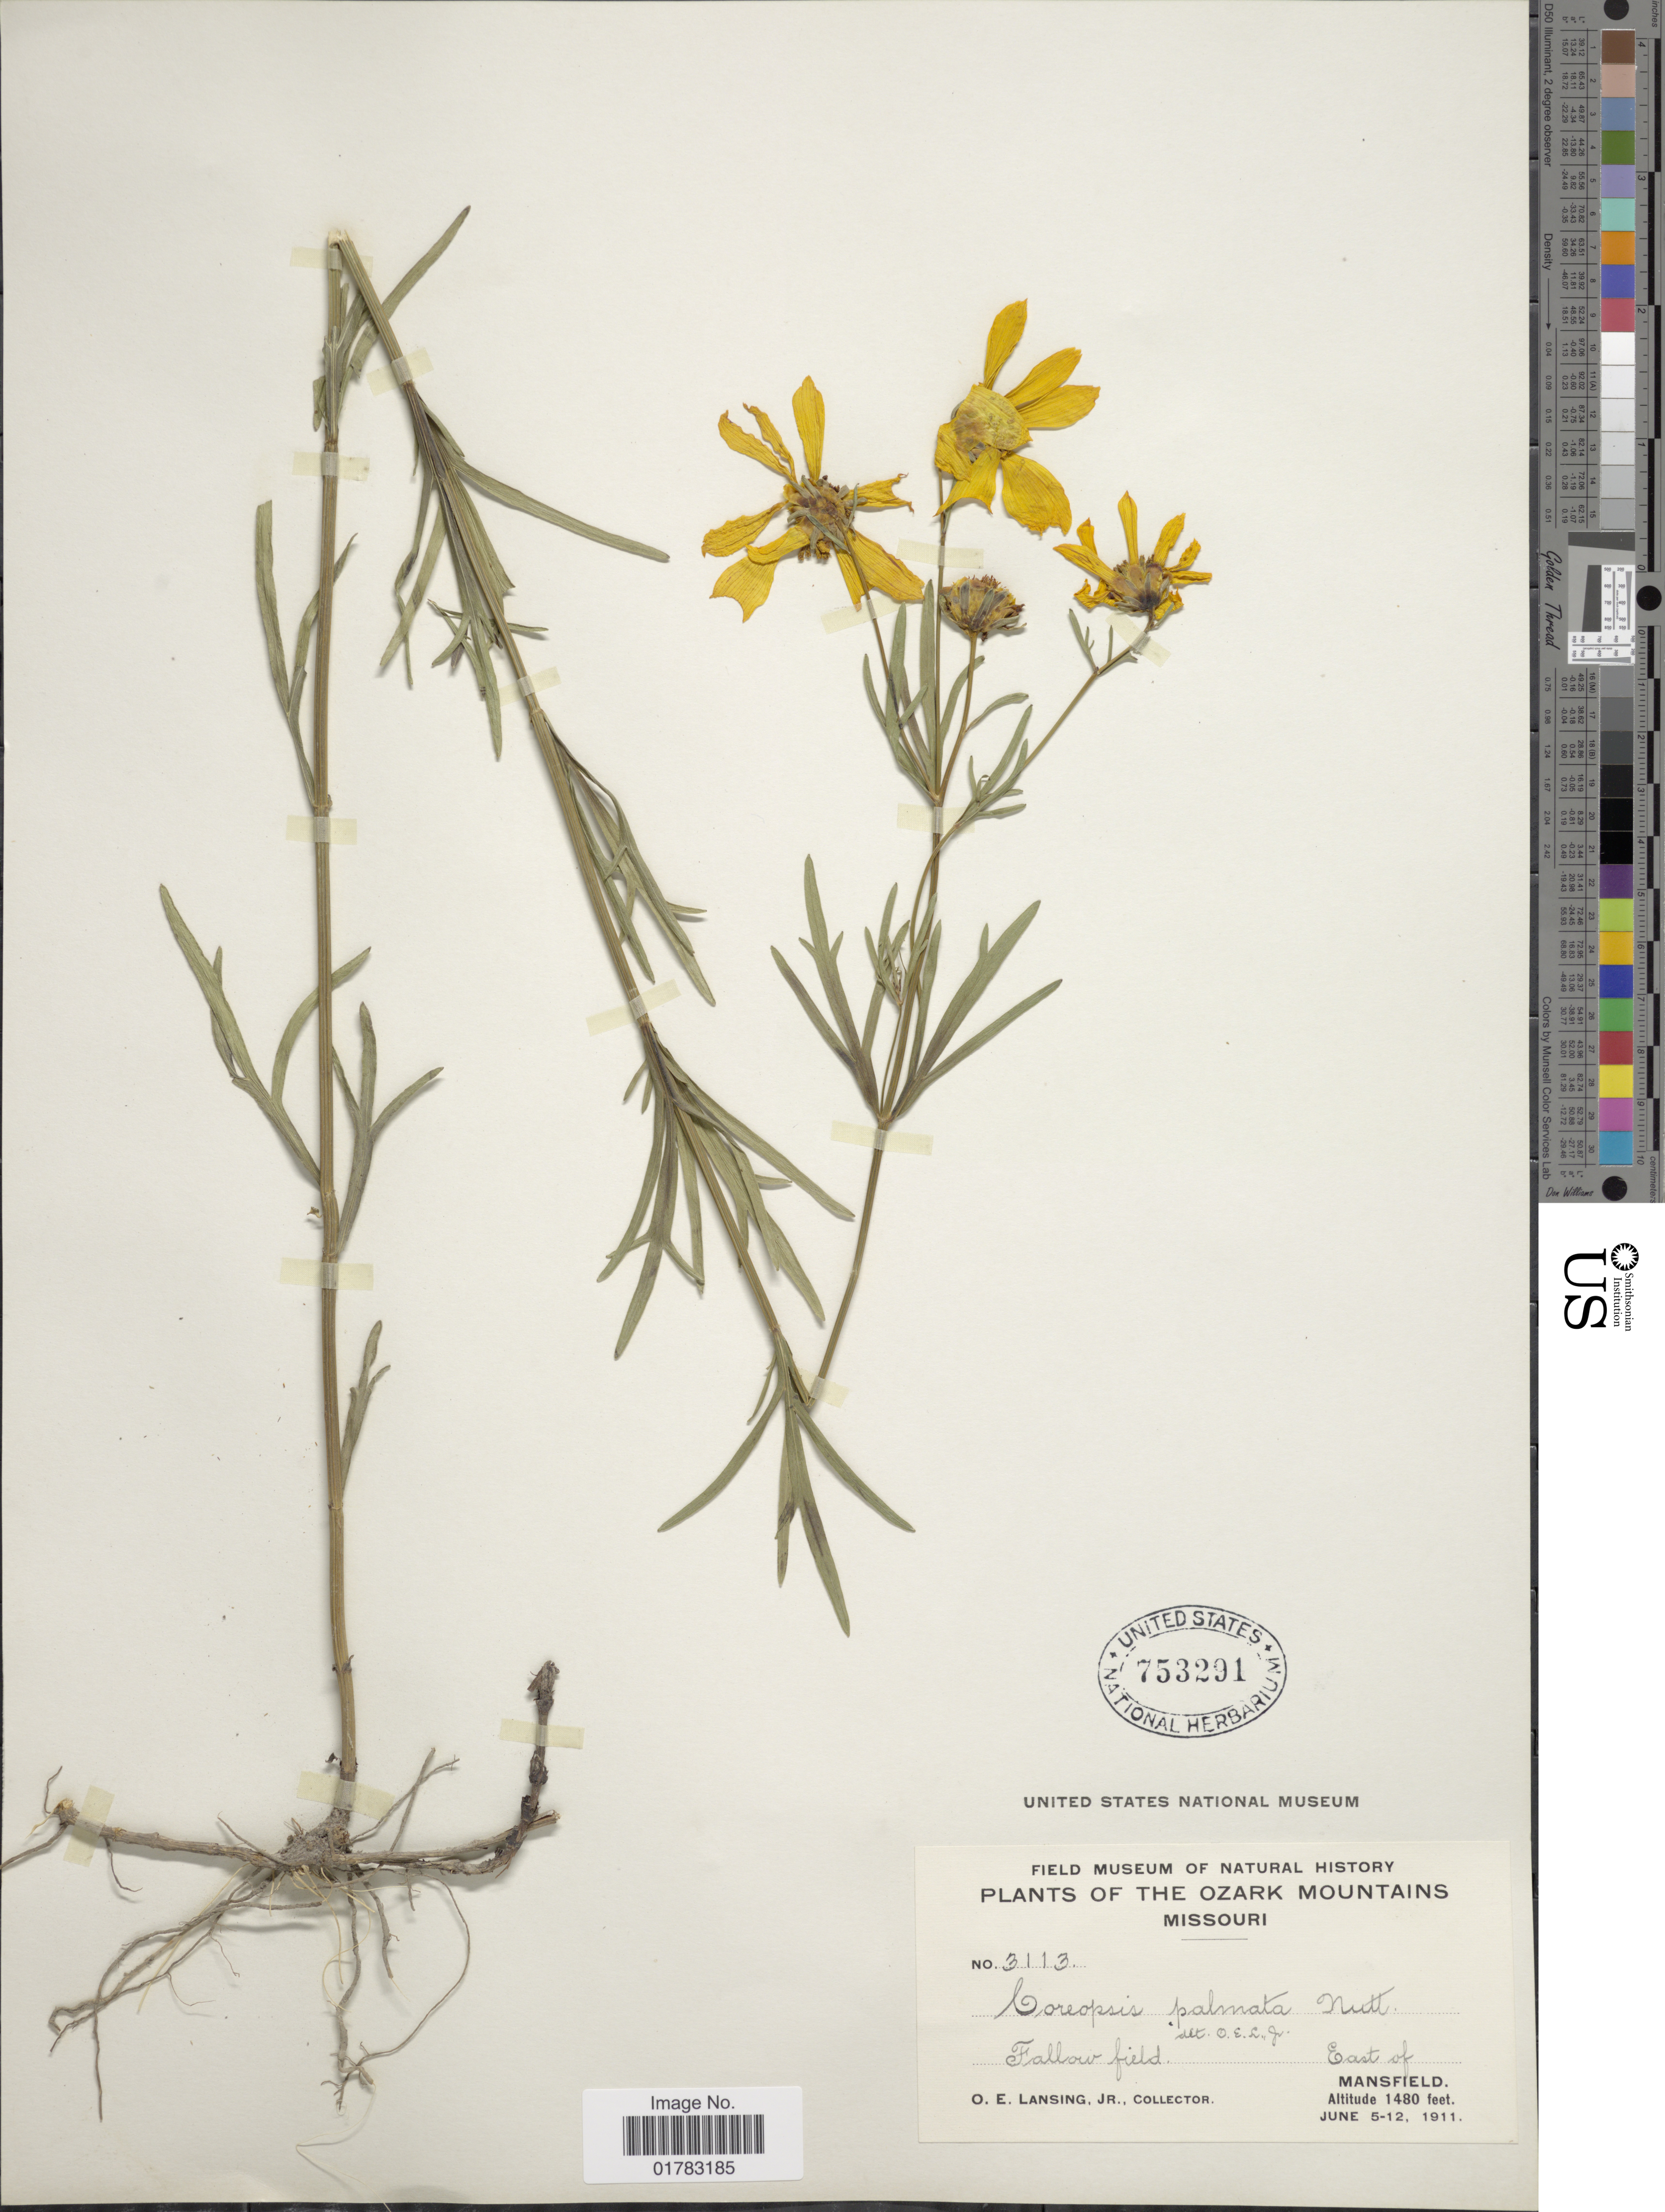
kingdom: Plantae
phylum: Tracheophyta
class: Magnoliopsida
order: Asterales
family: Asteraceae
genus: Coreopsis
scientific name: Coreopsis palmata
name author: Nutt.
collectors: O. Lansing Jr.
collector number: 3113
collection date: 1911-06-05/1911-06-12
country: United States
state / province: Missouri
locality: Ozark Mountains, Fallow Field, east of Mansfield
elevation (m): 451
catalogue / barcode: US 753291